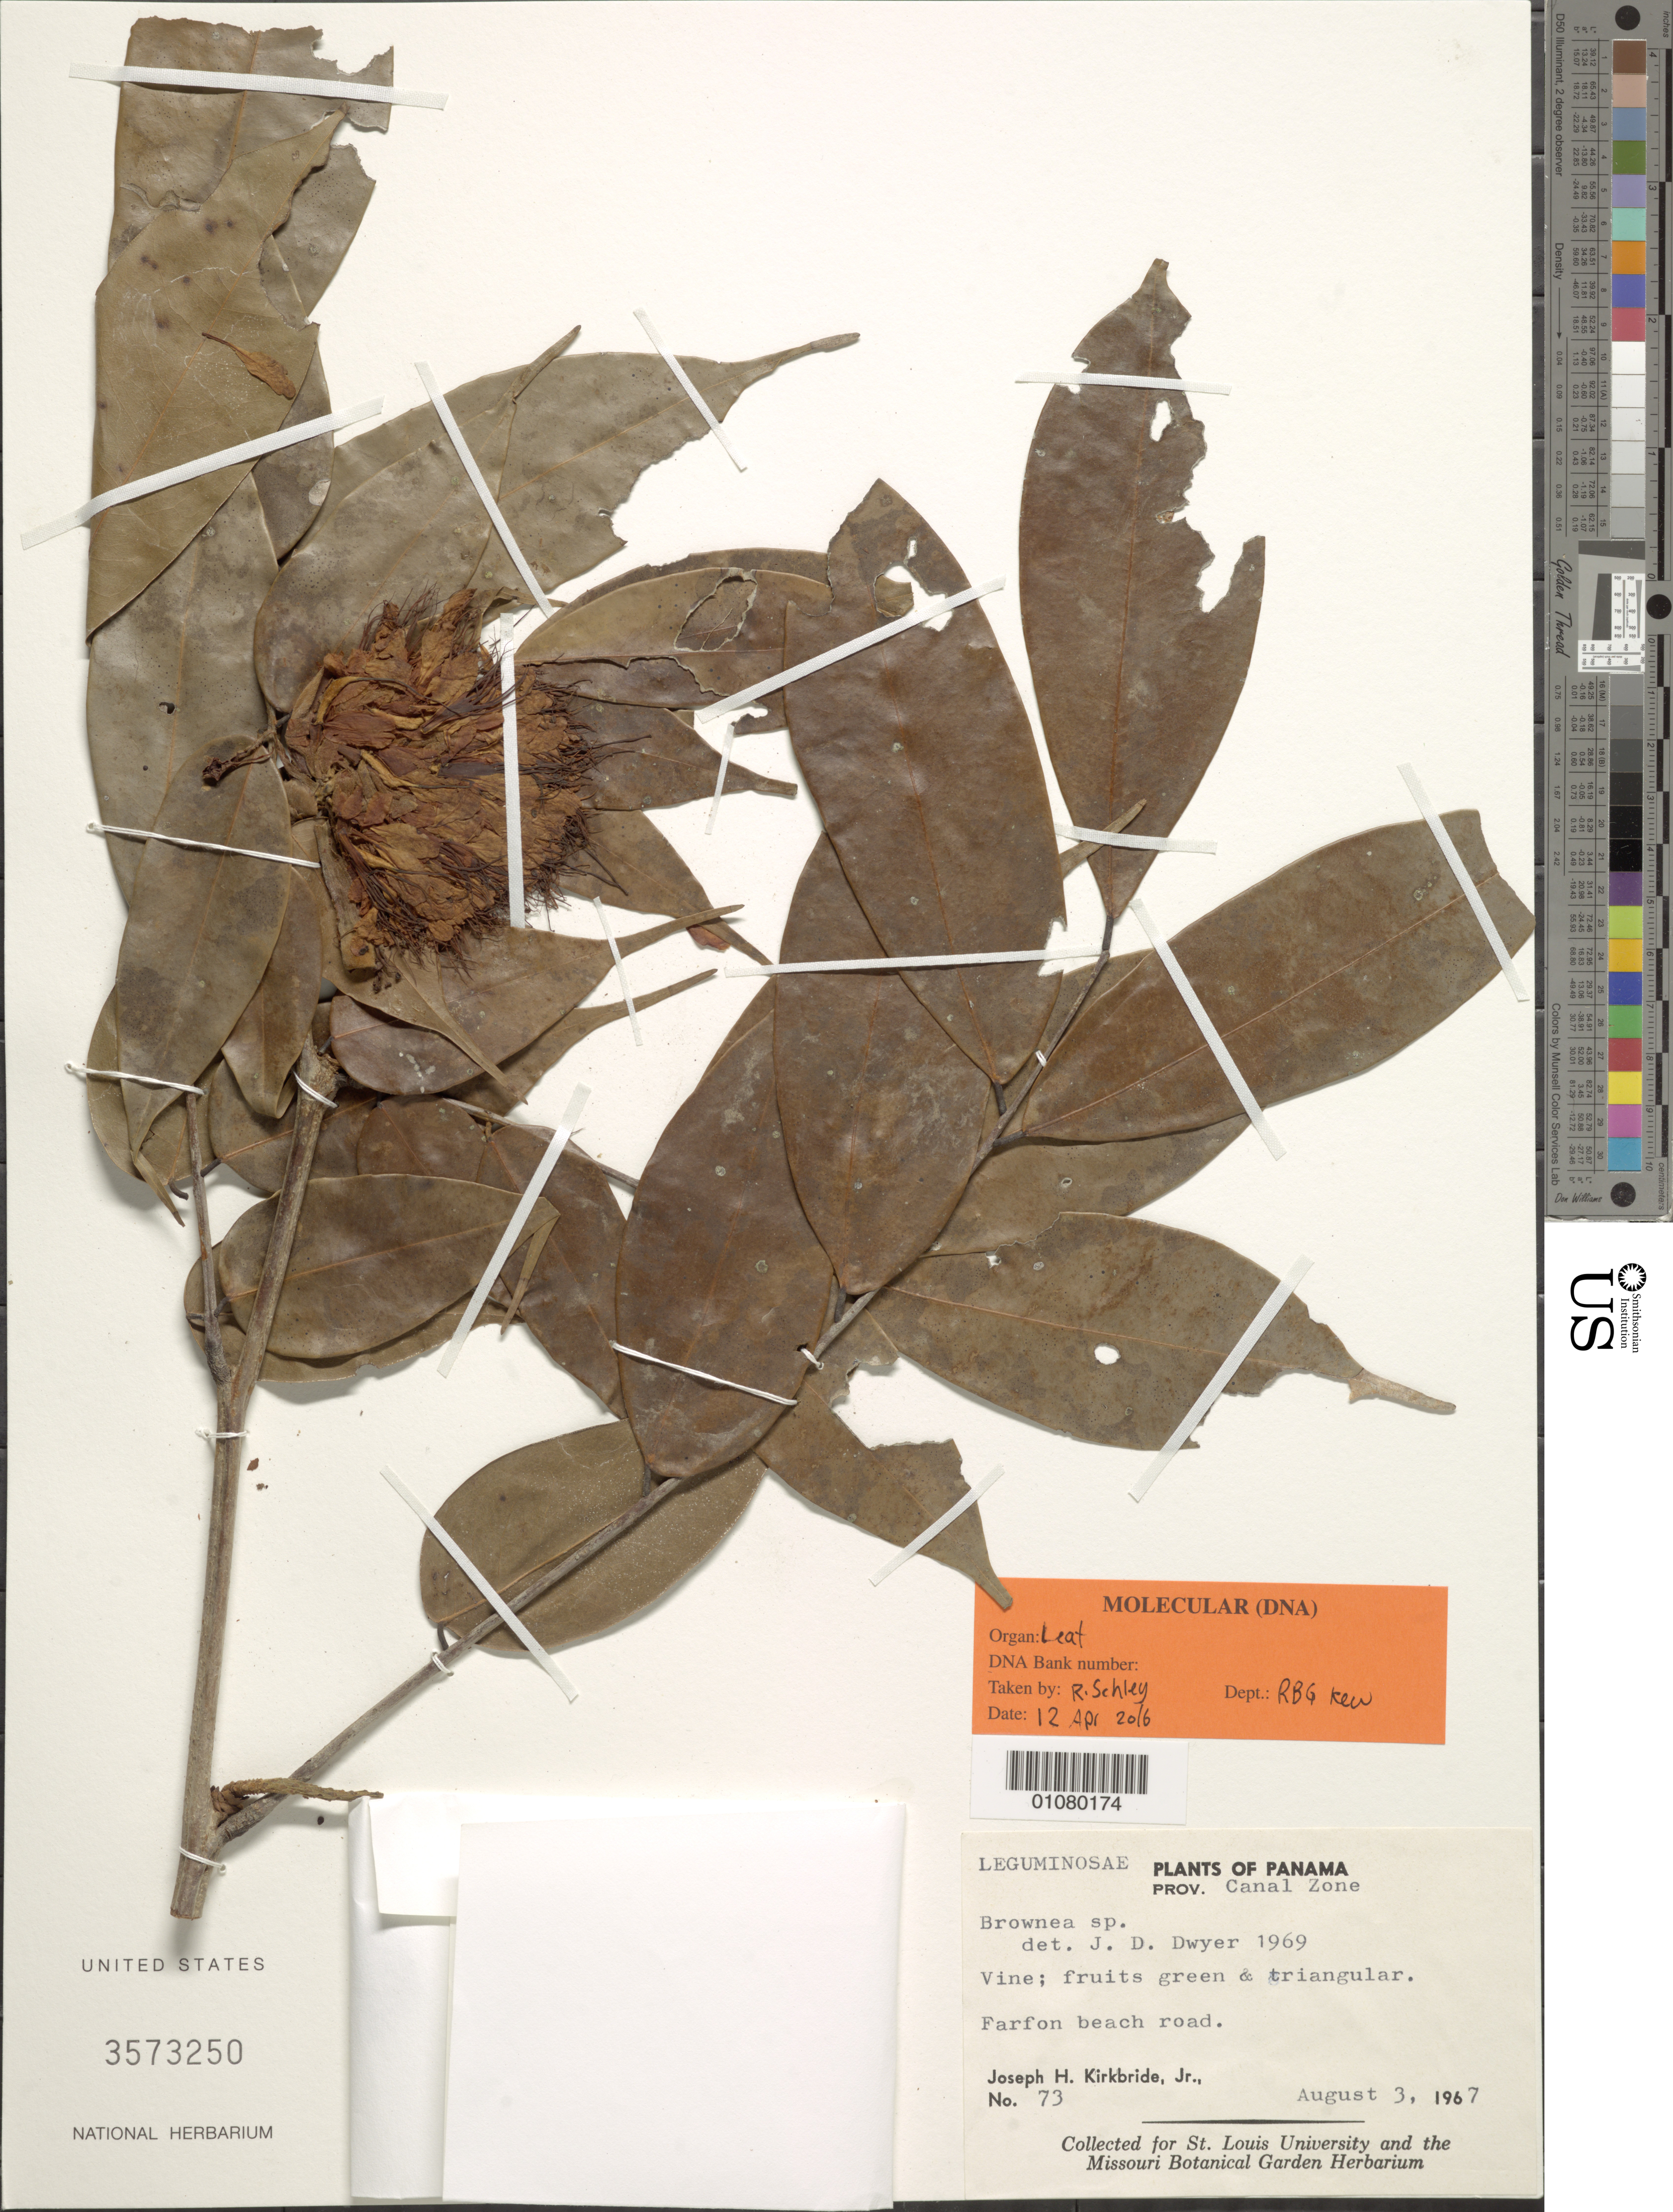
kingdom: Plantae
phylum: Tracheophyta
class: Magnoliopsida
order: Fabales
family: Fabaceae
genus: Brownea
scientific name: Brownea sp.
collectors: J. H. Kirkbride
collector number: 73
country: Panama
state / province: Panamá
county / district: Canal Zone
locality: Farfan Beach Road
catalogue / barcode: US 3573250